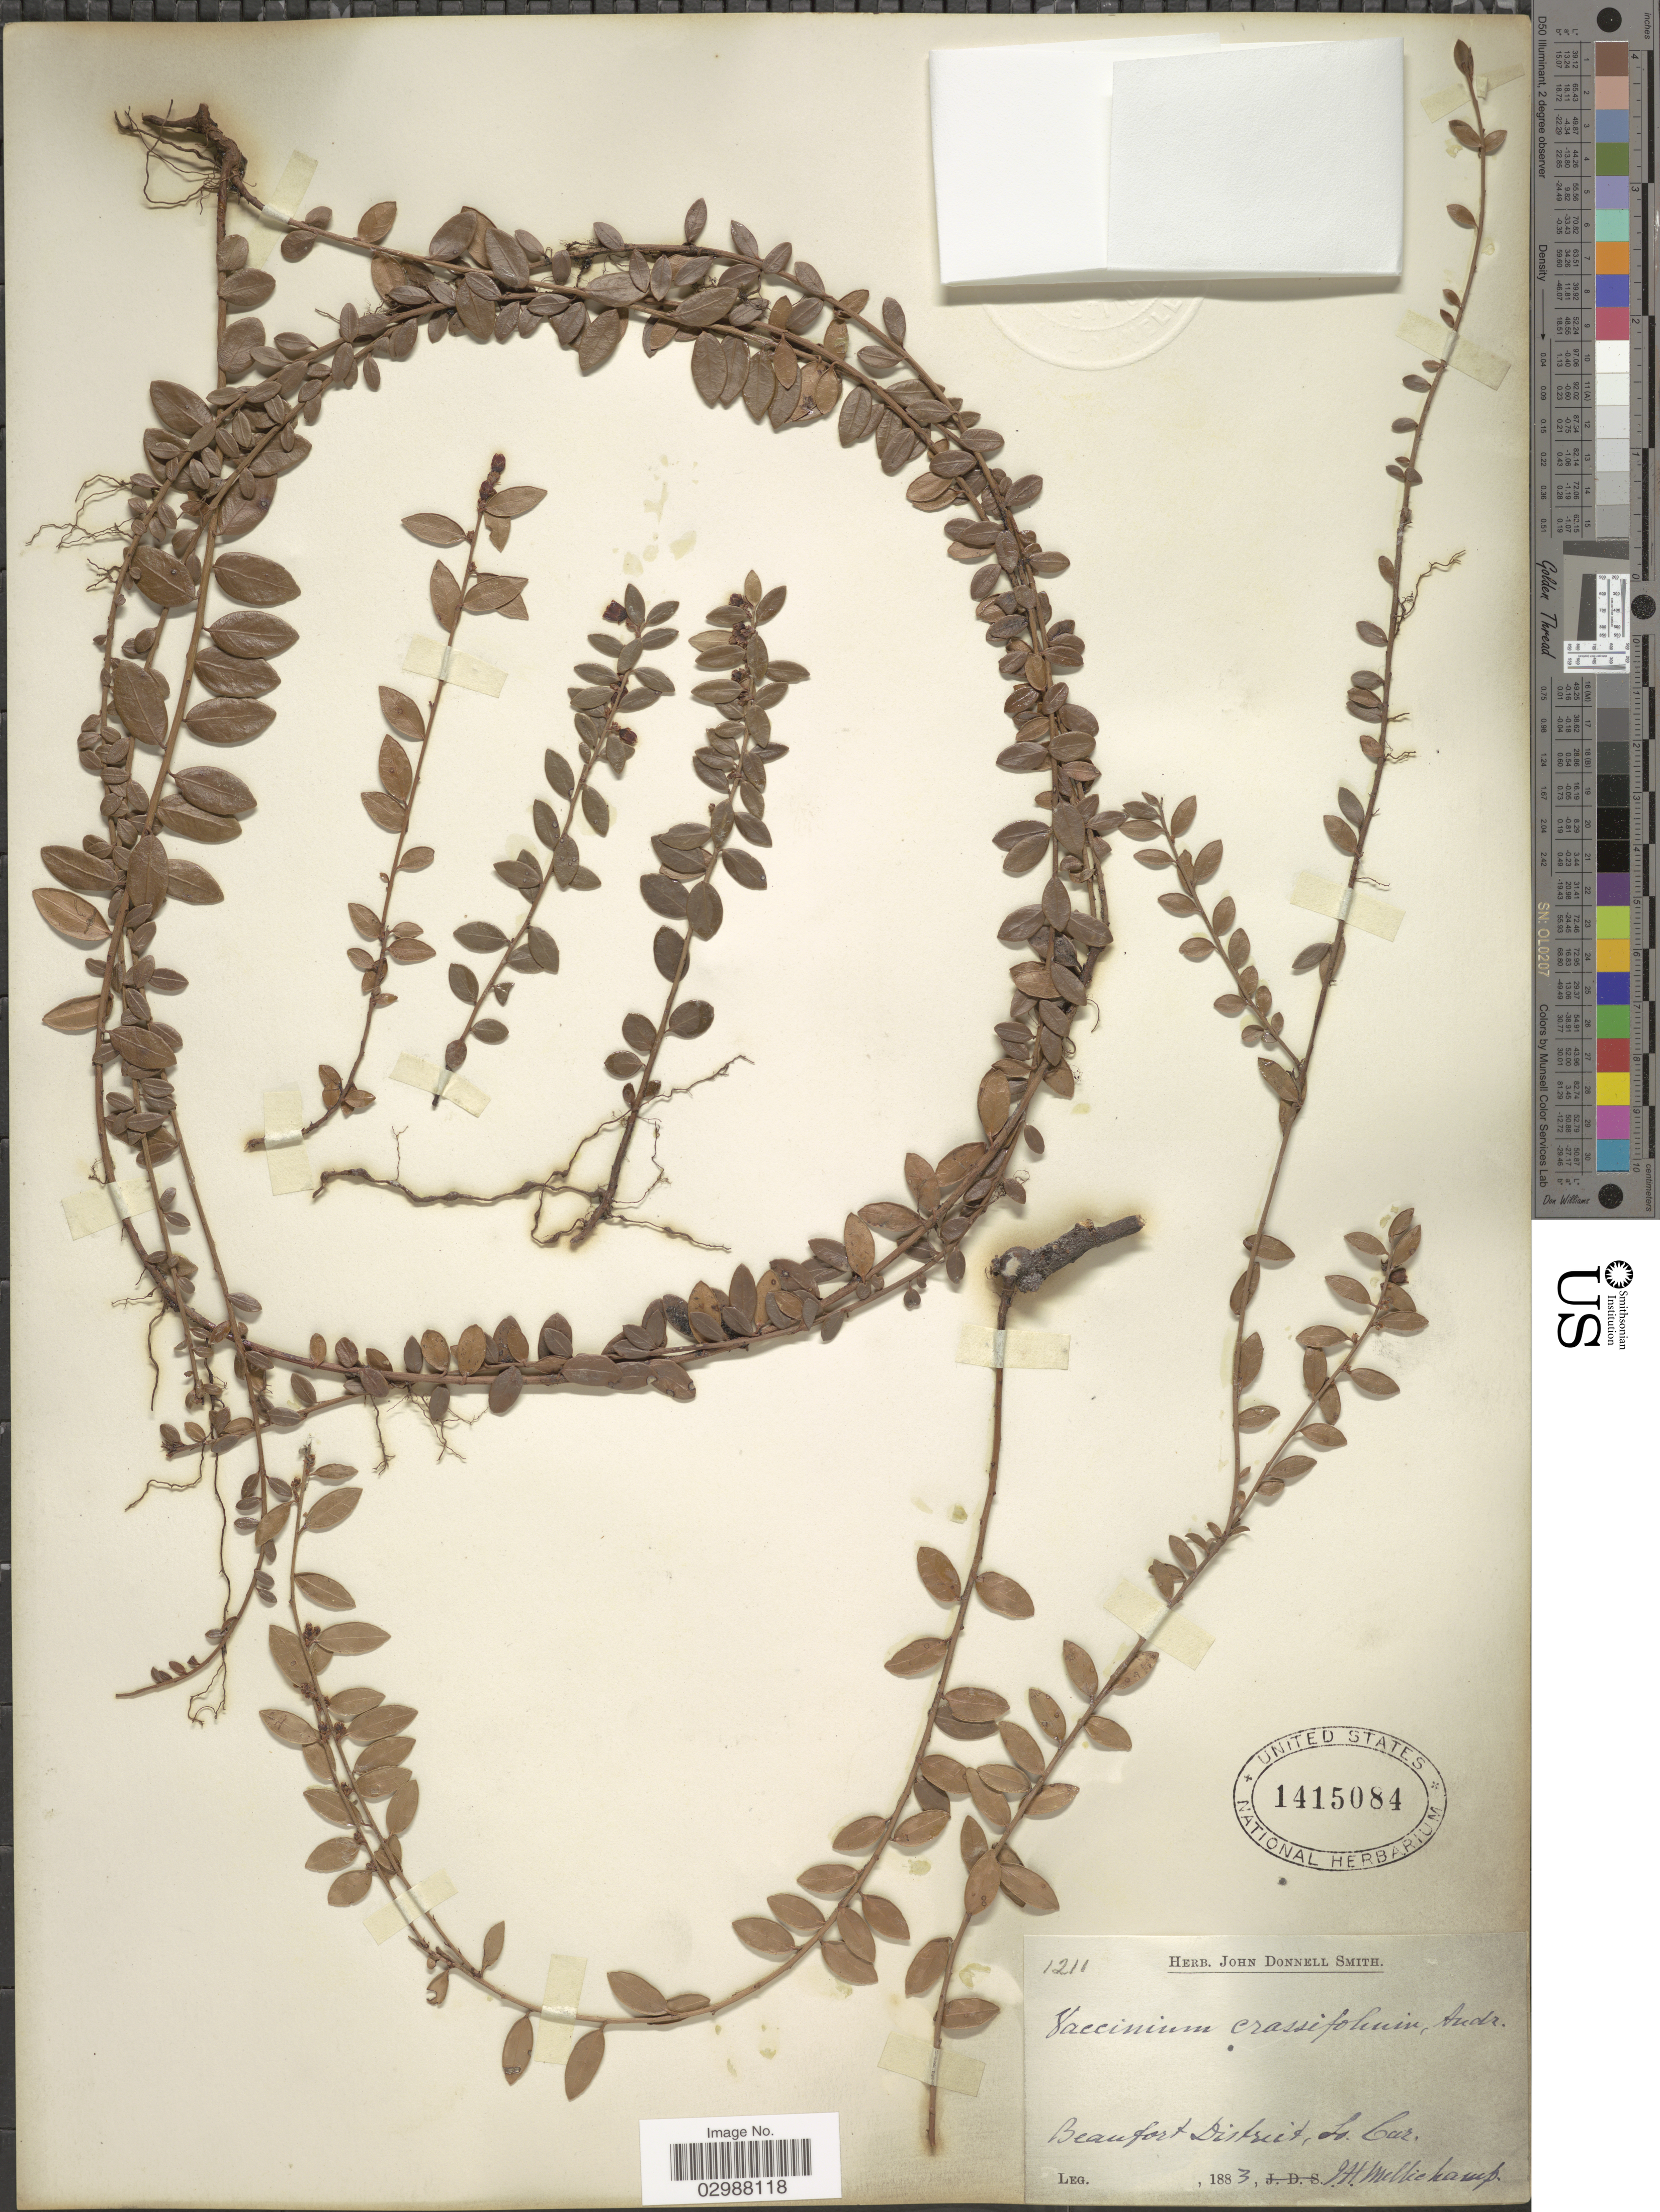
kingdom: Plantae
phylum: Tracheophyta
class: Magnoliopsida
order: Ericales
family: Ericaceae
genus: Vaccinium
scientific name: Vaccinium crassifolium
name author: Andrews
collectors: J. H. Mellichamp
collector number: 1211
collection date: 1883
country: United States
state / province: South Carolina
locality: Beaufort District.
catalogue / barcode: US 1415084